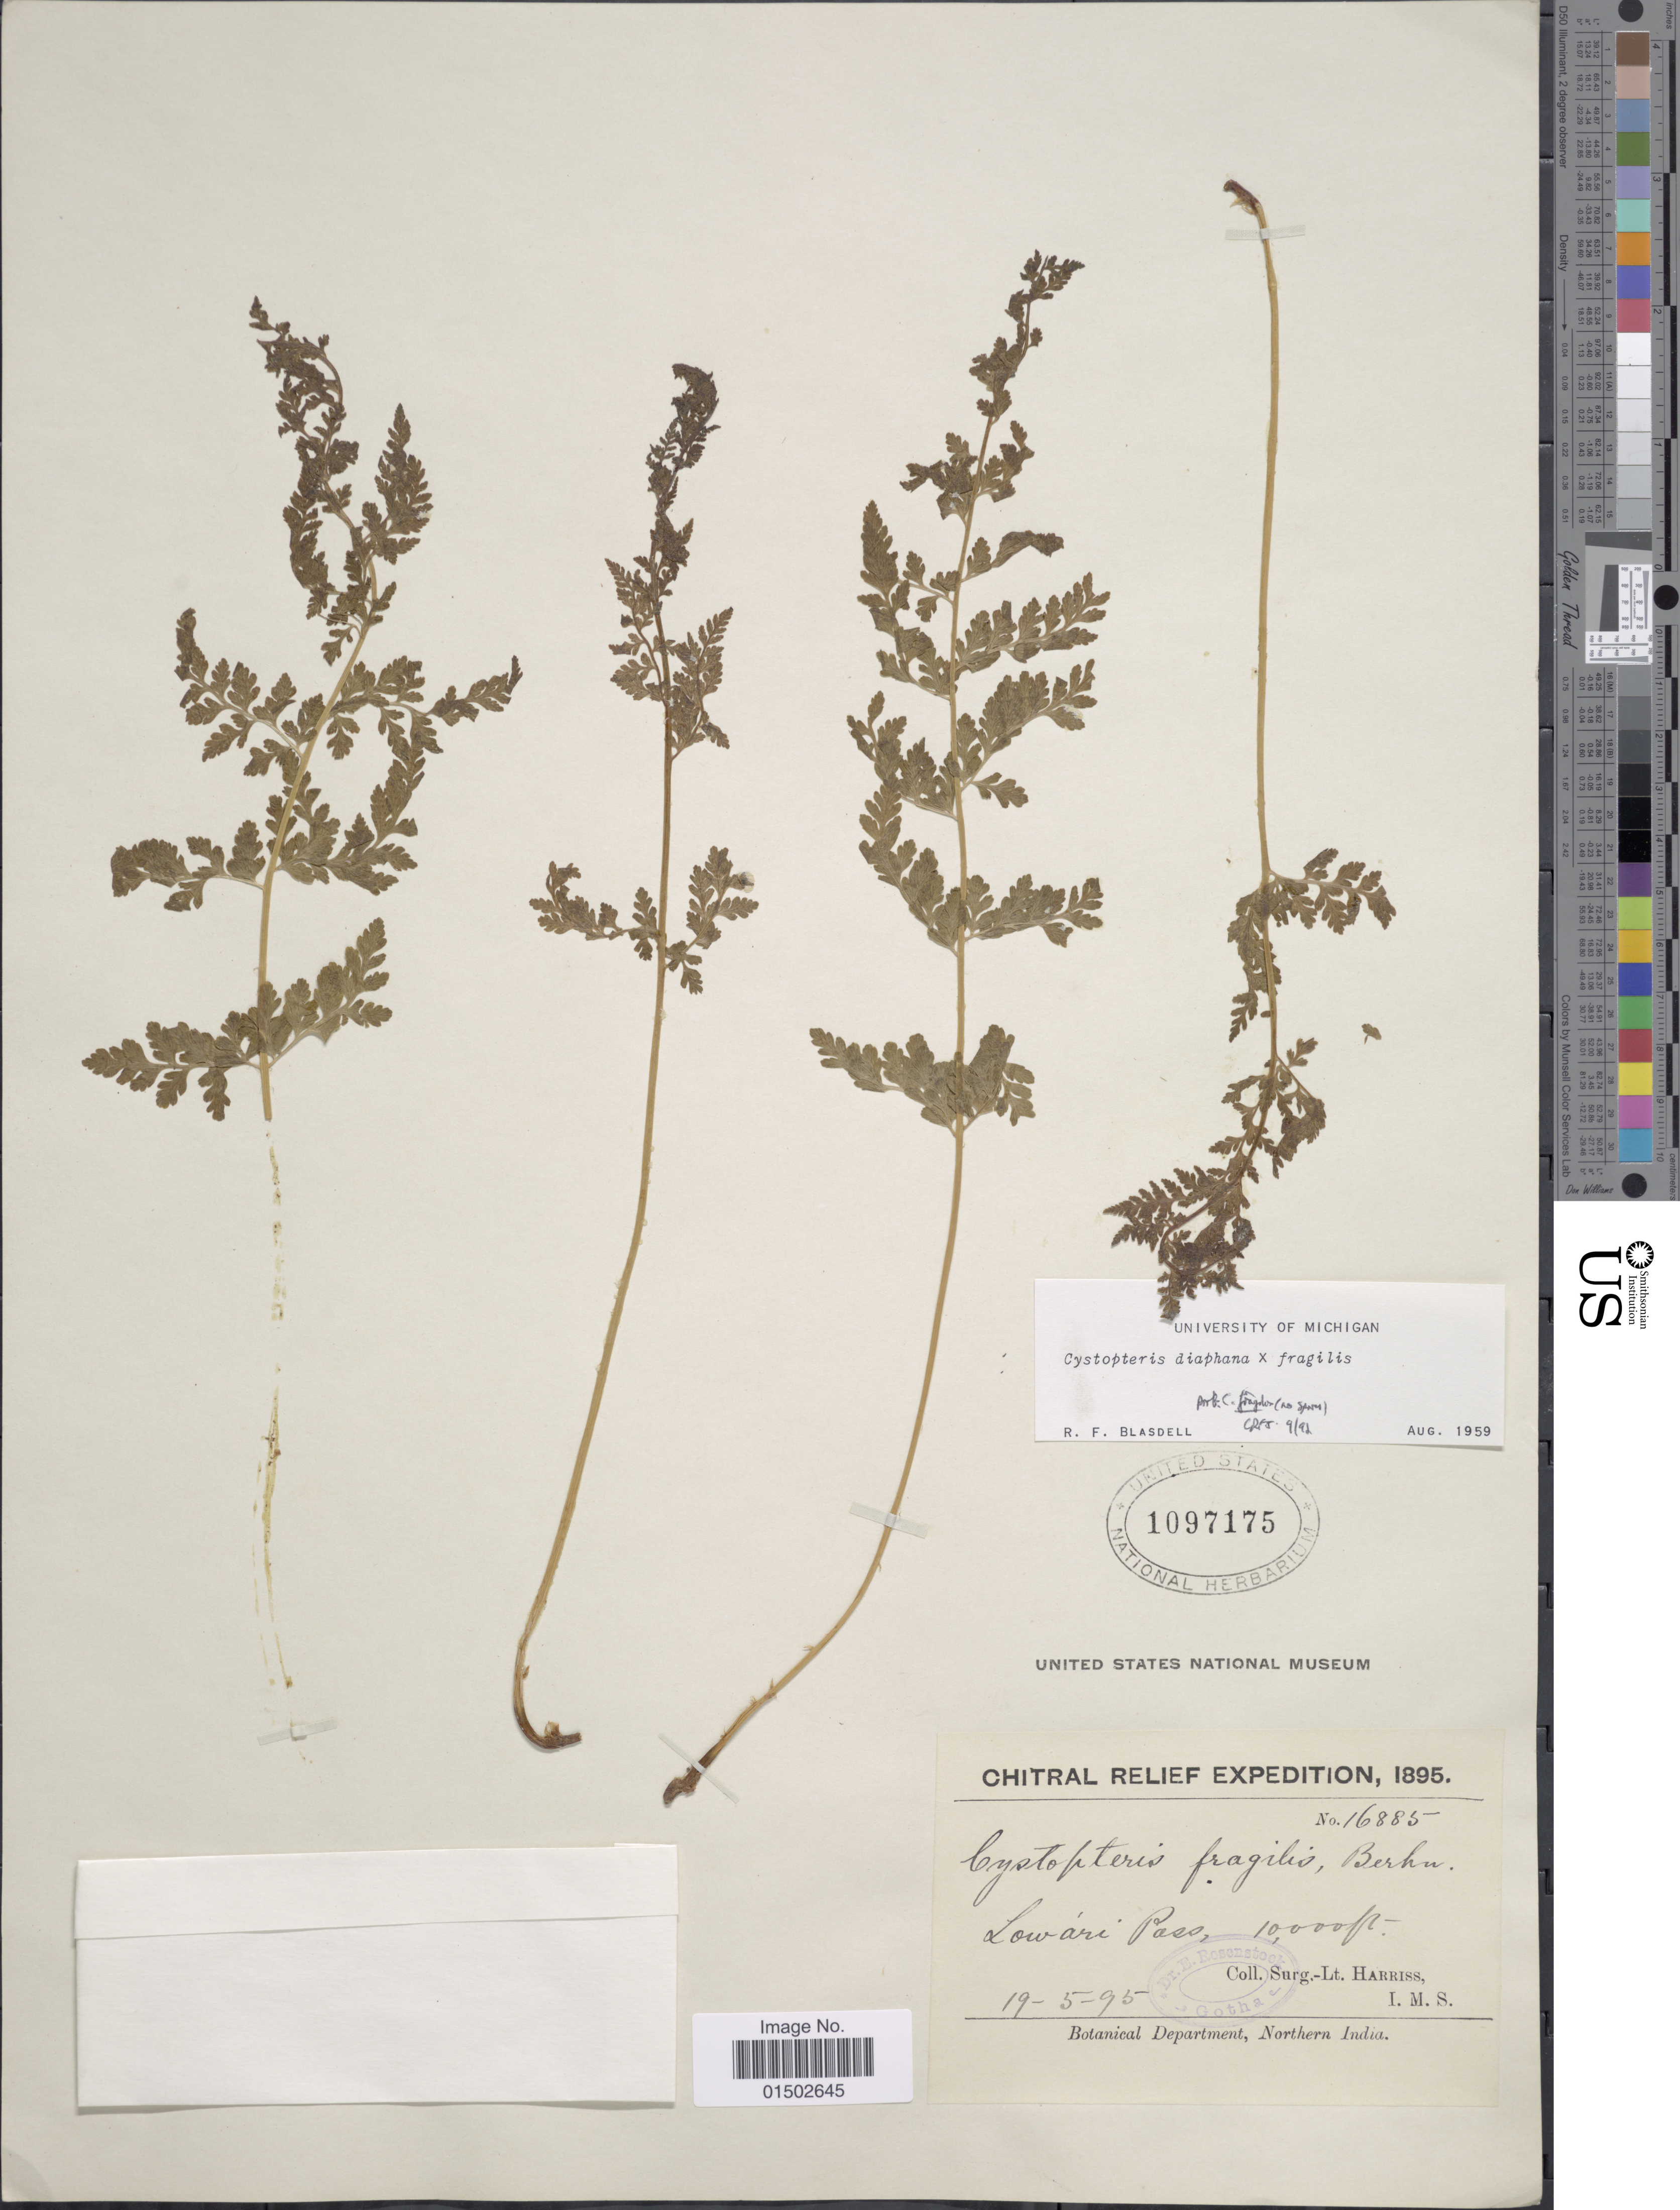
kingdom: Plantae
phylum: Tracheophyta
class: Polypodiopsida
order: Polypodiales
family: Cystopteridaceae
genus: Cystopteris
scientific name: Cystopteris fragilis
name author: (L.) Bernh.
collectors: S. A. Harris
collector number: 16885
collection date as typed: Transcribed d/m/y: 19/5/95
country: Pakistan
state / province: Khyber Pakhtunkhwa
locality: Lowari Pass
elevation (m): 3048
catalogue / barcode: US 1097175